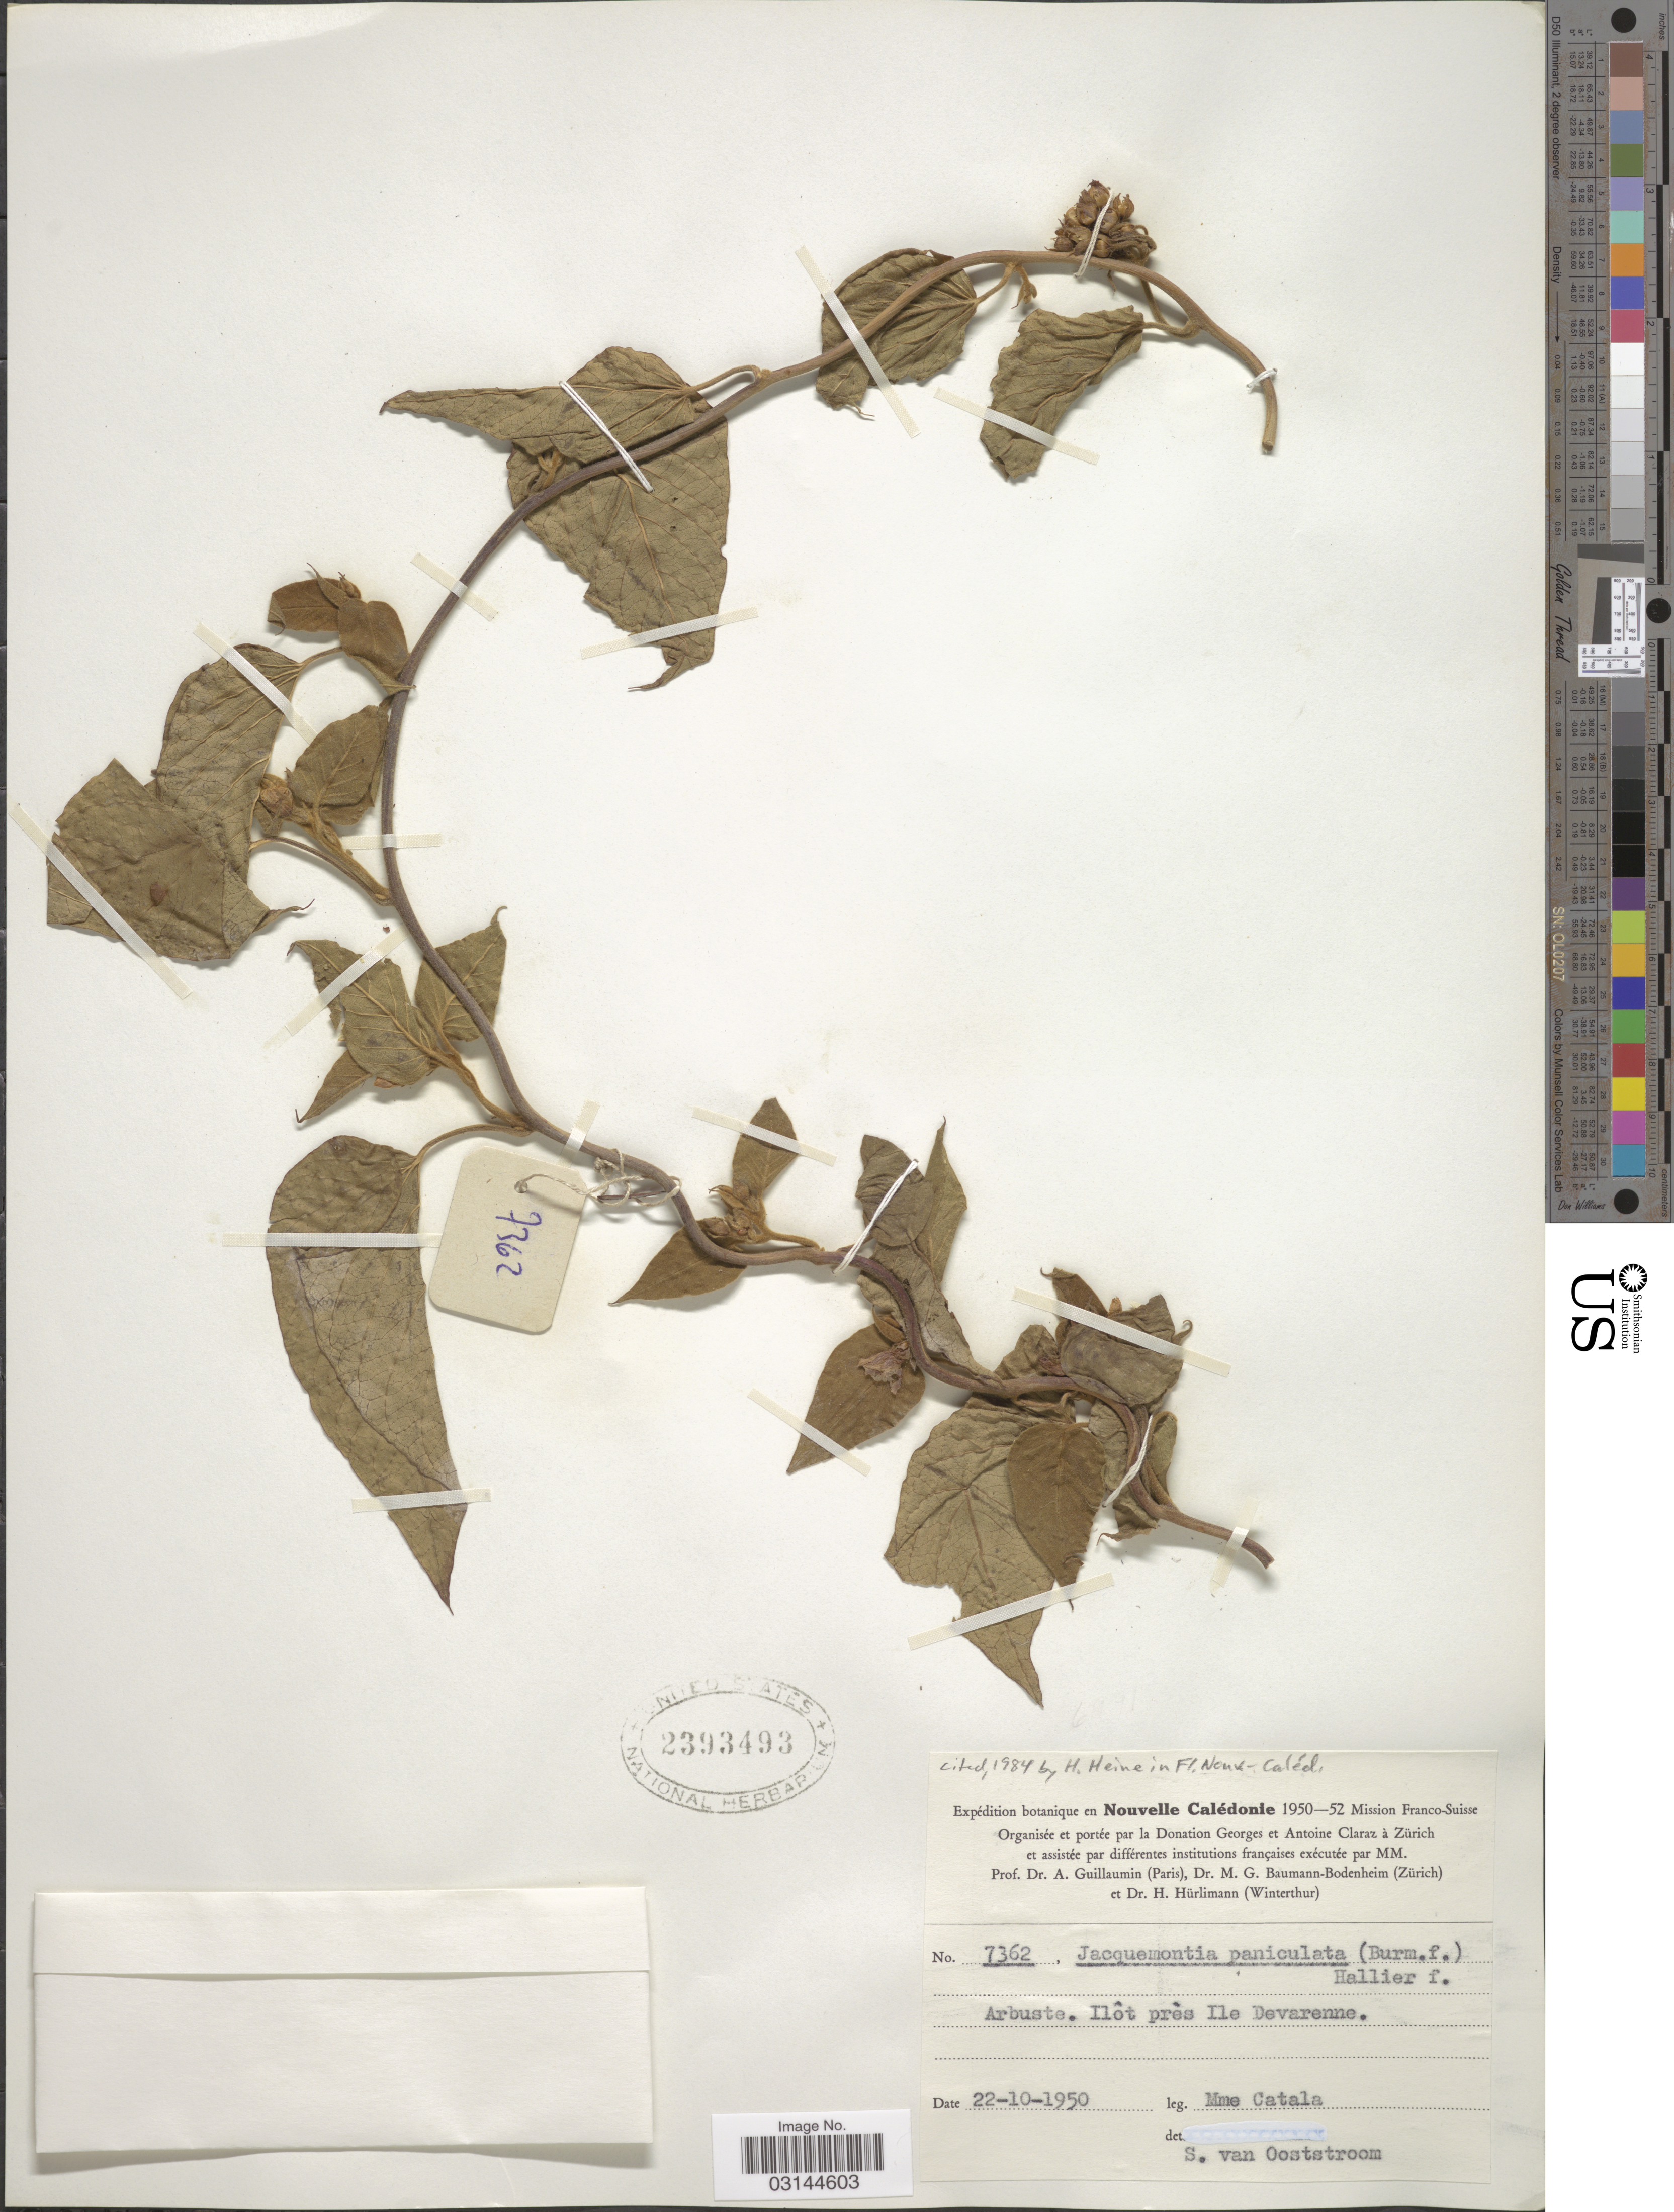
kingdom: Plantae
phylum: Tracheophyta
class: Magnoliopsida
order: Solanales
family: Convolvulaceae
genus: Jacquemontia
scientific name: Jacquemontia paniculata var. tomentosa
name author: (Warb.) Ooststr.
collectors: M. Catala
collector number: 7362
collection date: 1950-10-22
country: New Caledonia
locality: Ilôt près Ile Devarenne.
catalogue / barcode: US 2393493